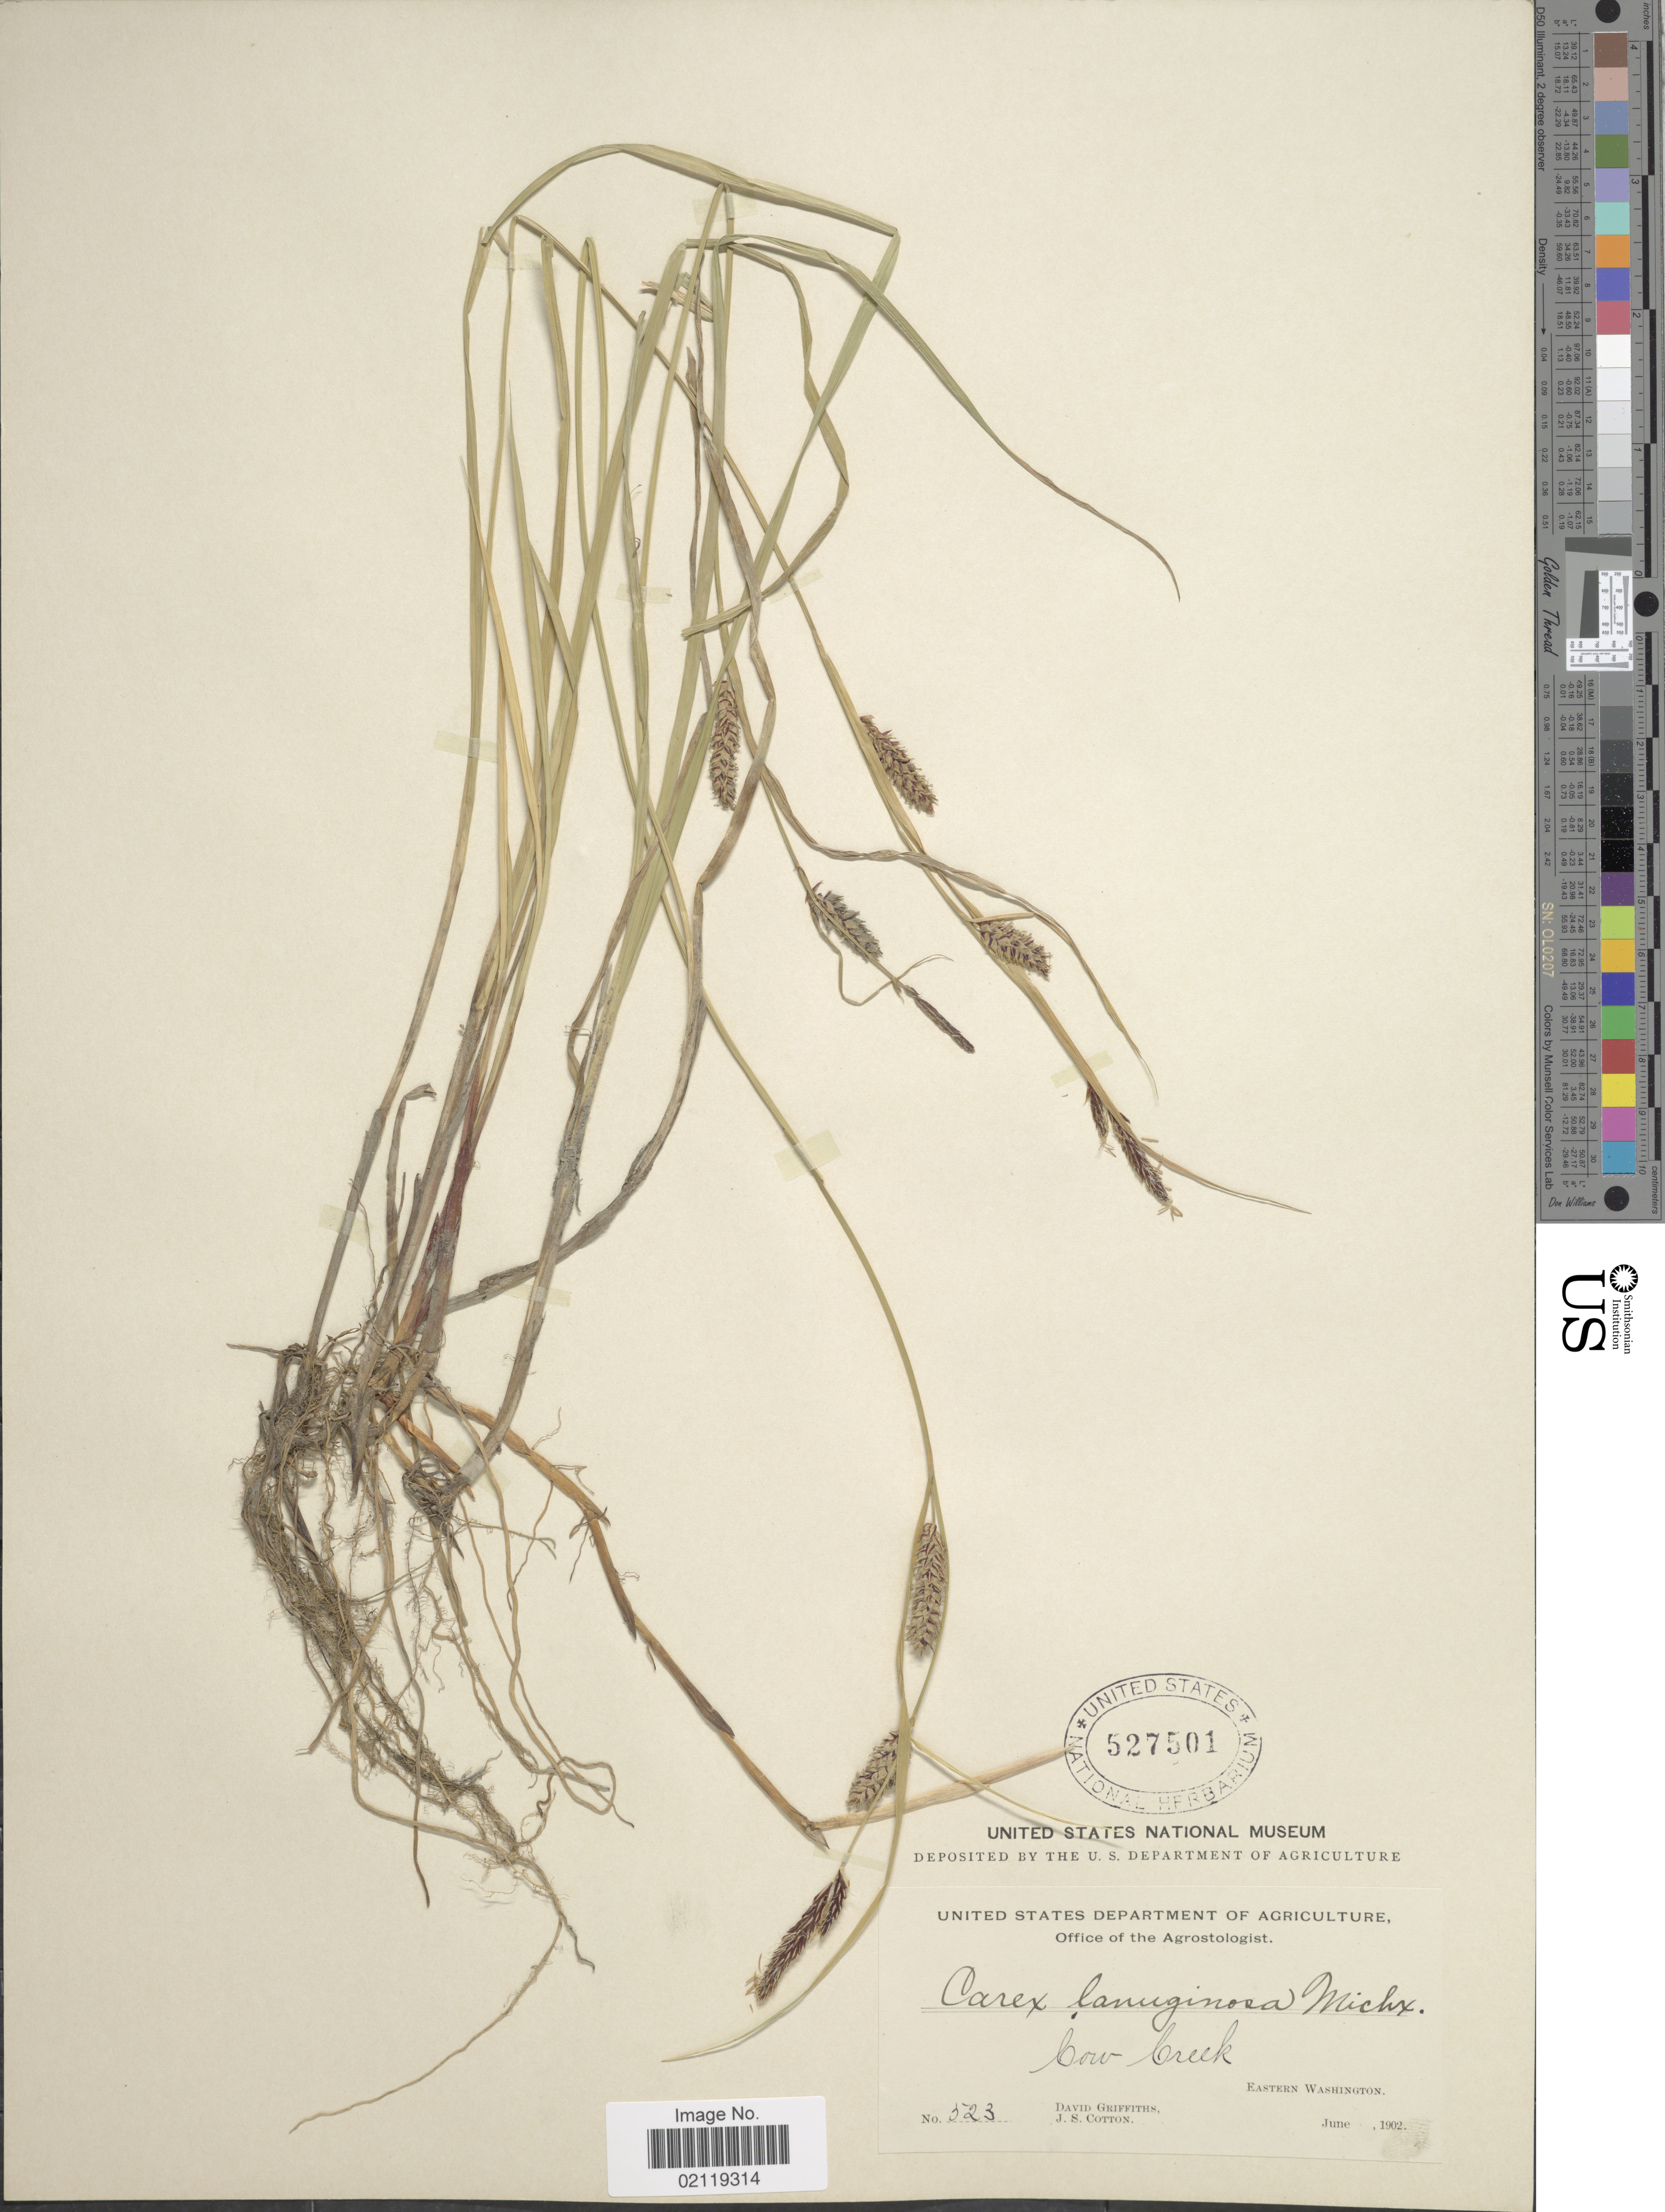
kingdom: Plantae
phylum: Tracheophyta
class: Liliopsida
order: Poales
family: Cyperaceae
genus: Carex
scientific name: Carex pellita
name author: Muhl. ex Willd.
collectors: D. Griffiths & J. S. Cotton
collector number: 523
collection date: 1902-06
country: United States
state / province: Washington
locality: Cow Creek. Eastern Washington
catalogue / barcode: US 527501